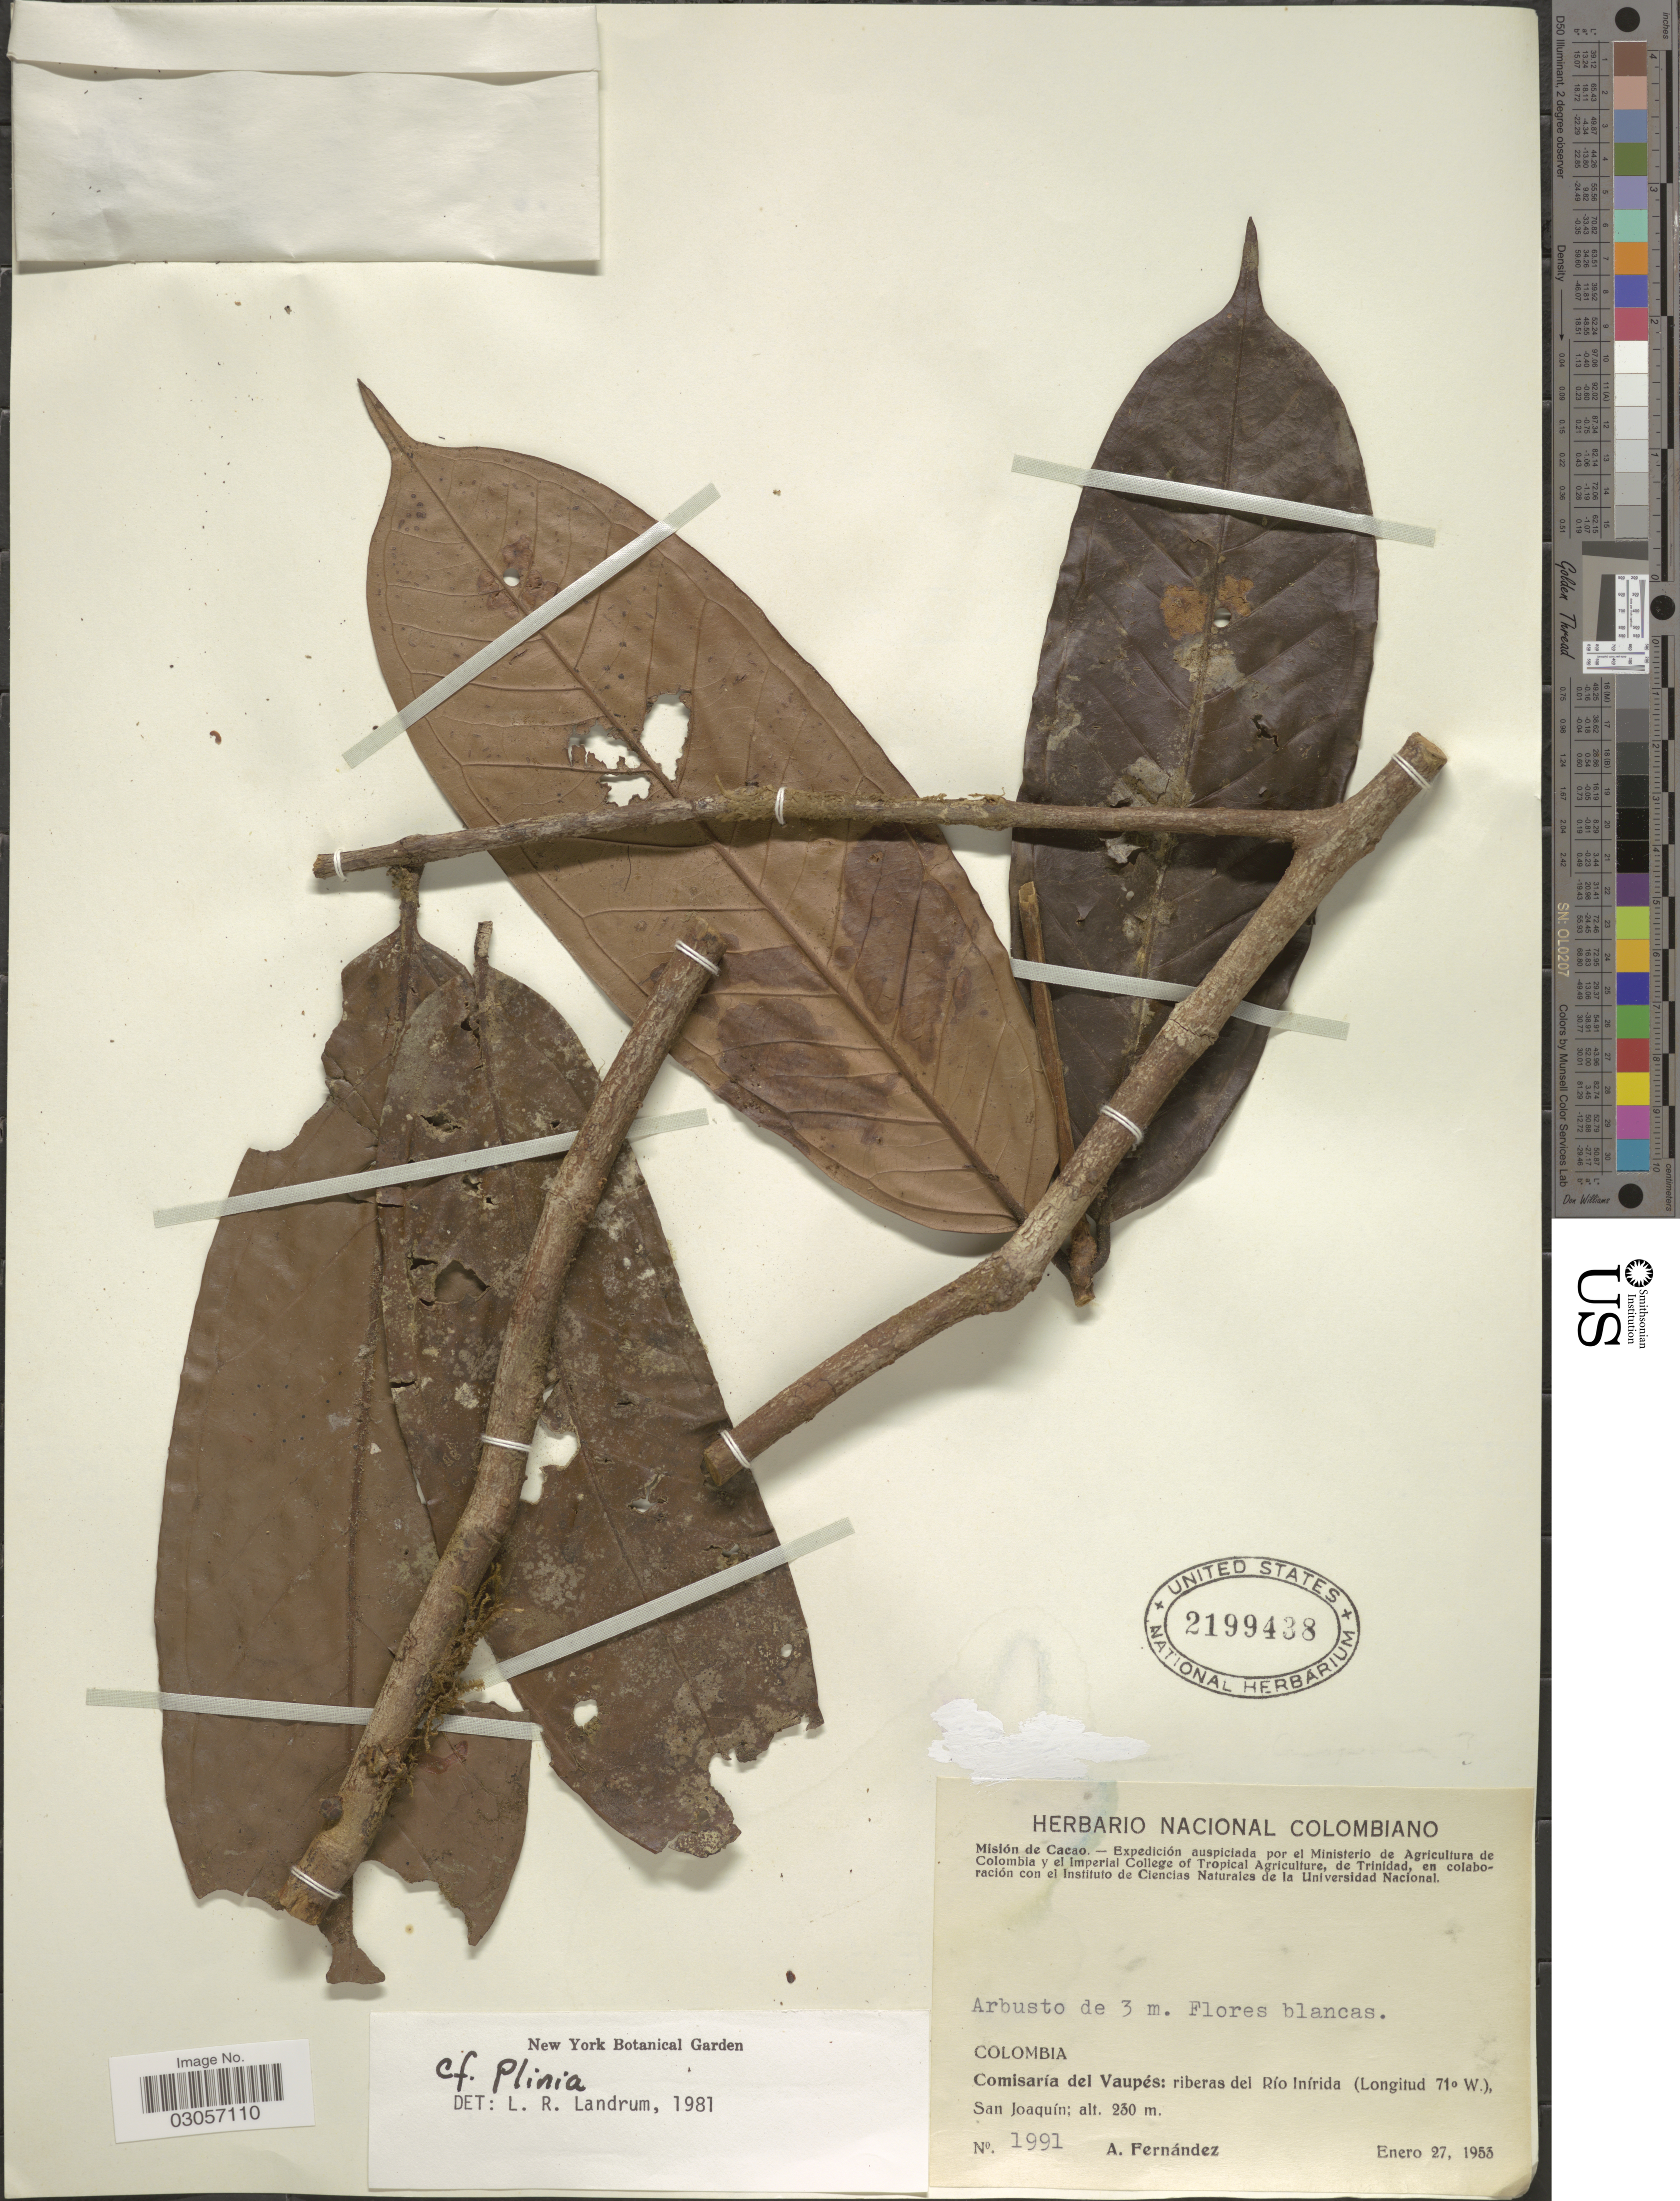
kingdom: Plantae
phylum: Tracheophyta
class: Magnoliopsida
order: Myrtales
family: Myrtaceae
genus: Plinia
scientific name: Plinia sp.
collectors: A. Fernandez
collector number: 1991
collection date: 1953-01-27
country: Colombia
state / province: Vaupés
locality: Riberas del Río Inírida, San Joaquín.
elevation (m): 230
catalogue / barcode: US 2199438